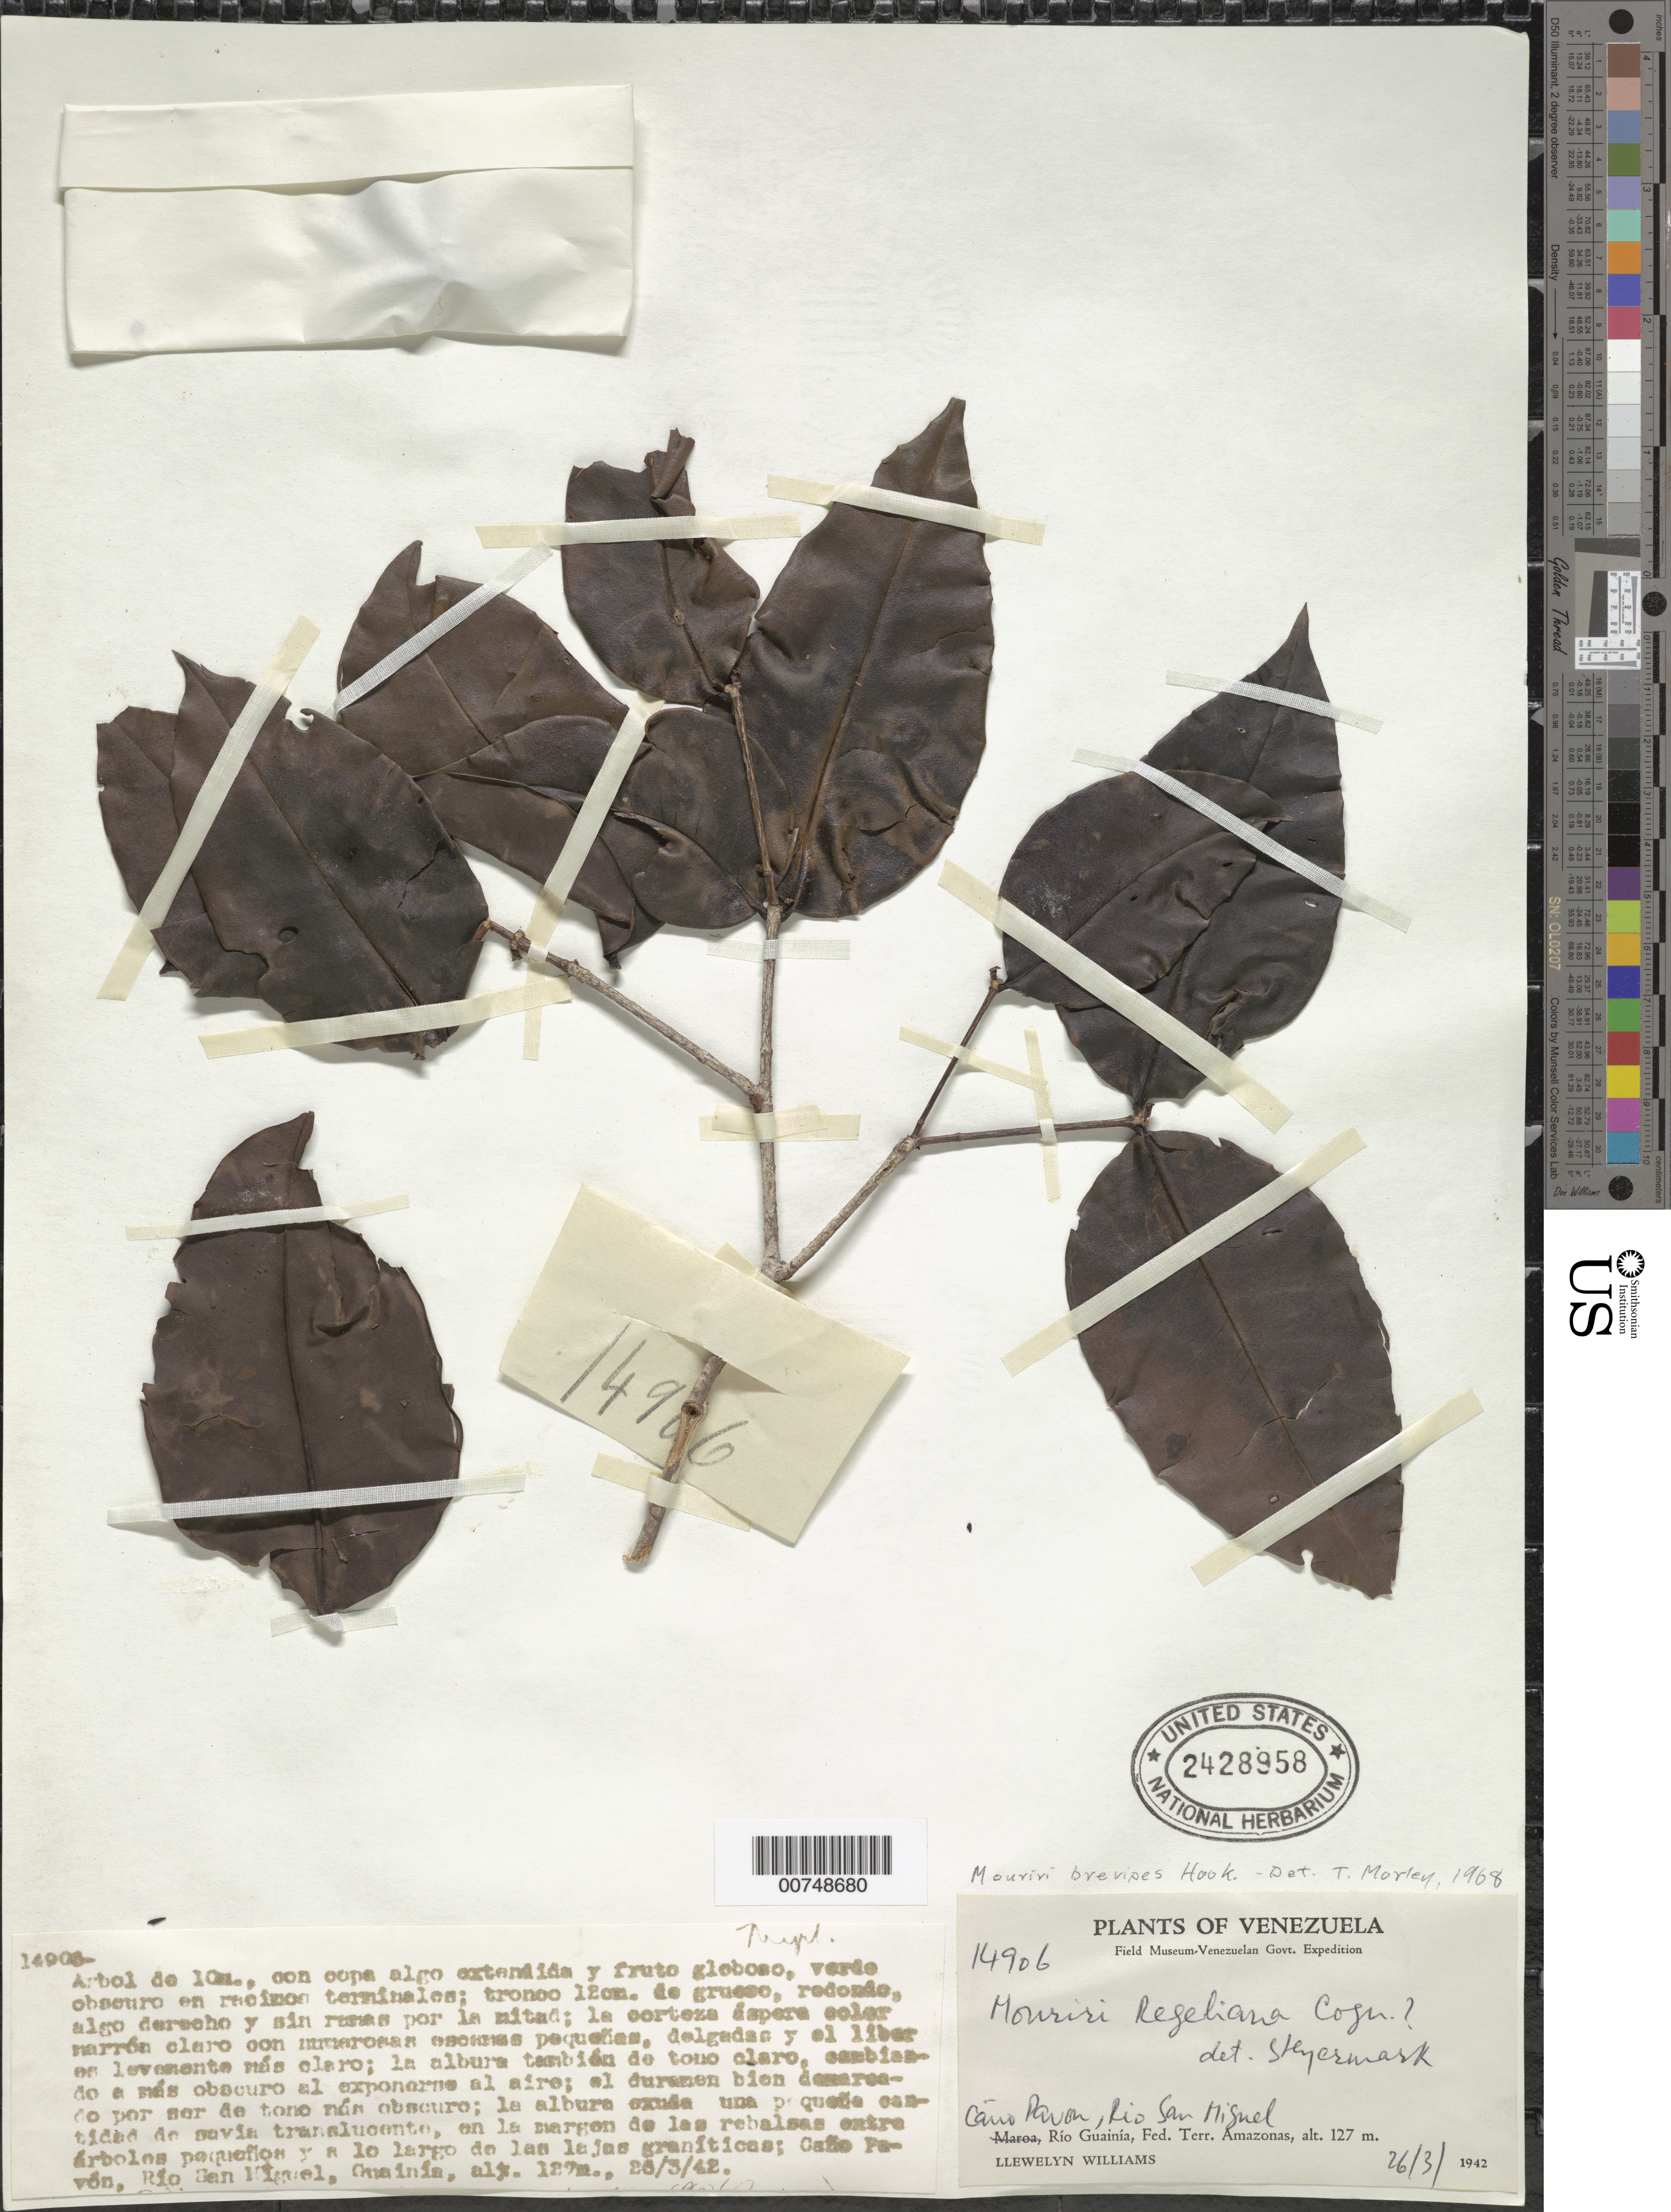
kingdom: Plantae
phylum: Tracheophyta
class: Magnoliopsida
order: Myrtales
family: Melastomataceae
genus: Mouriri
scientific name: Mouriri brevipes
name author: Gardner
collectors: Ll. Williams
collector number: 14906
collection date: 1942-03-26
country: Venezuela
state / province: Amazonas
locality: Caño Pavon, Rio San Miguel. Río Guainía, Fed. Terr. Amazonas.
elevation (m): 127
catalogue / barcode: US 2428958